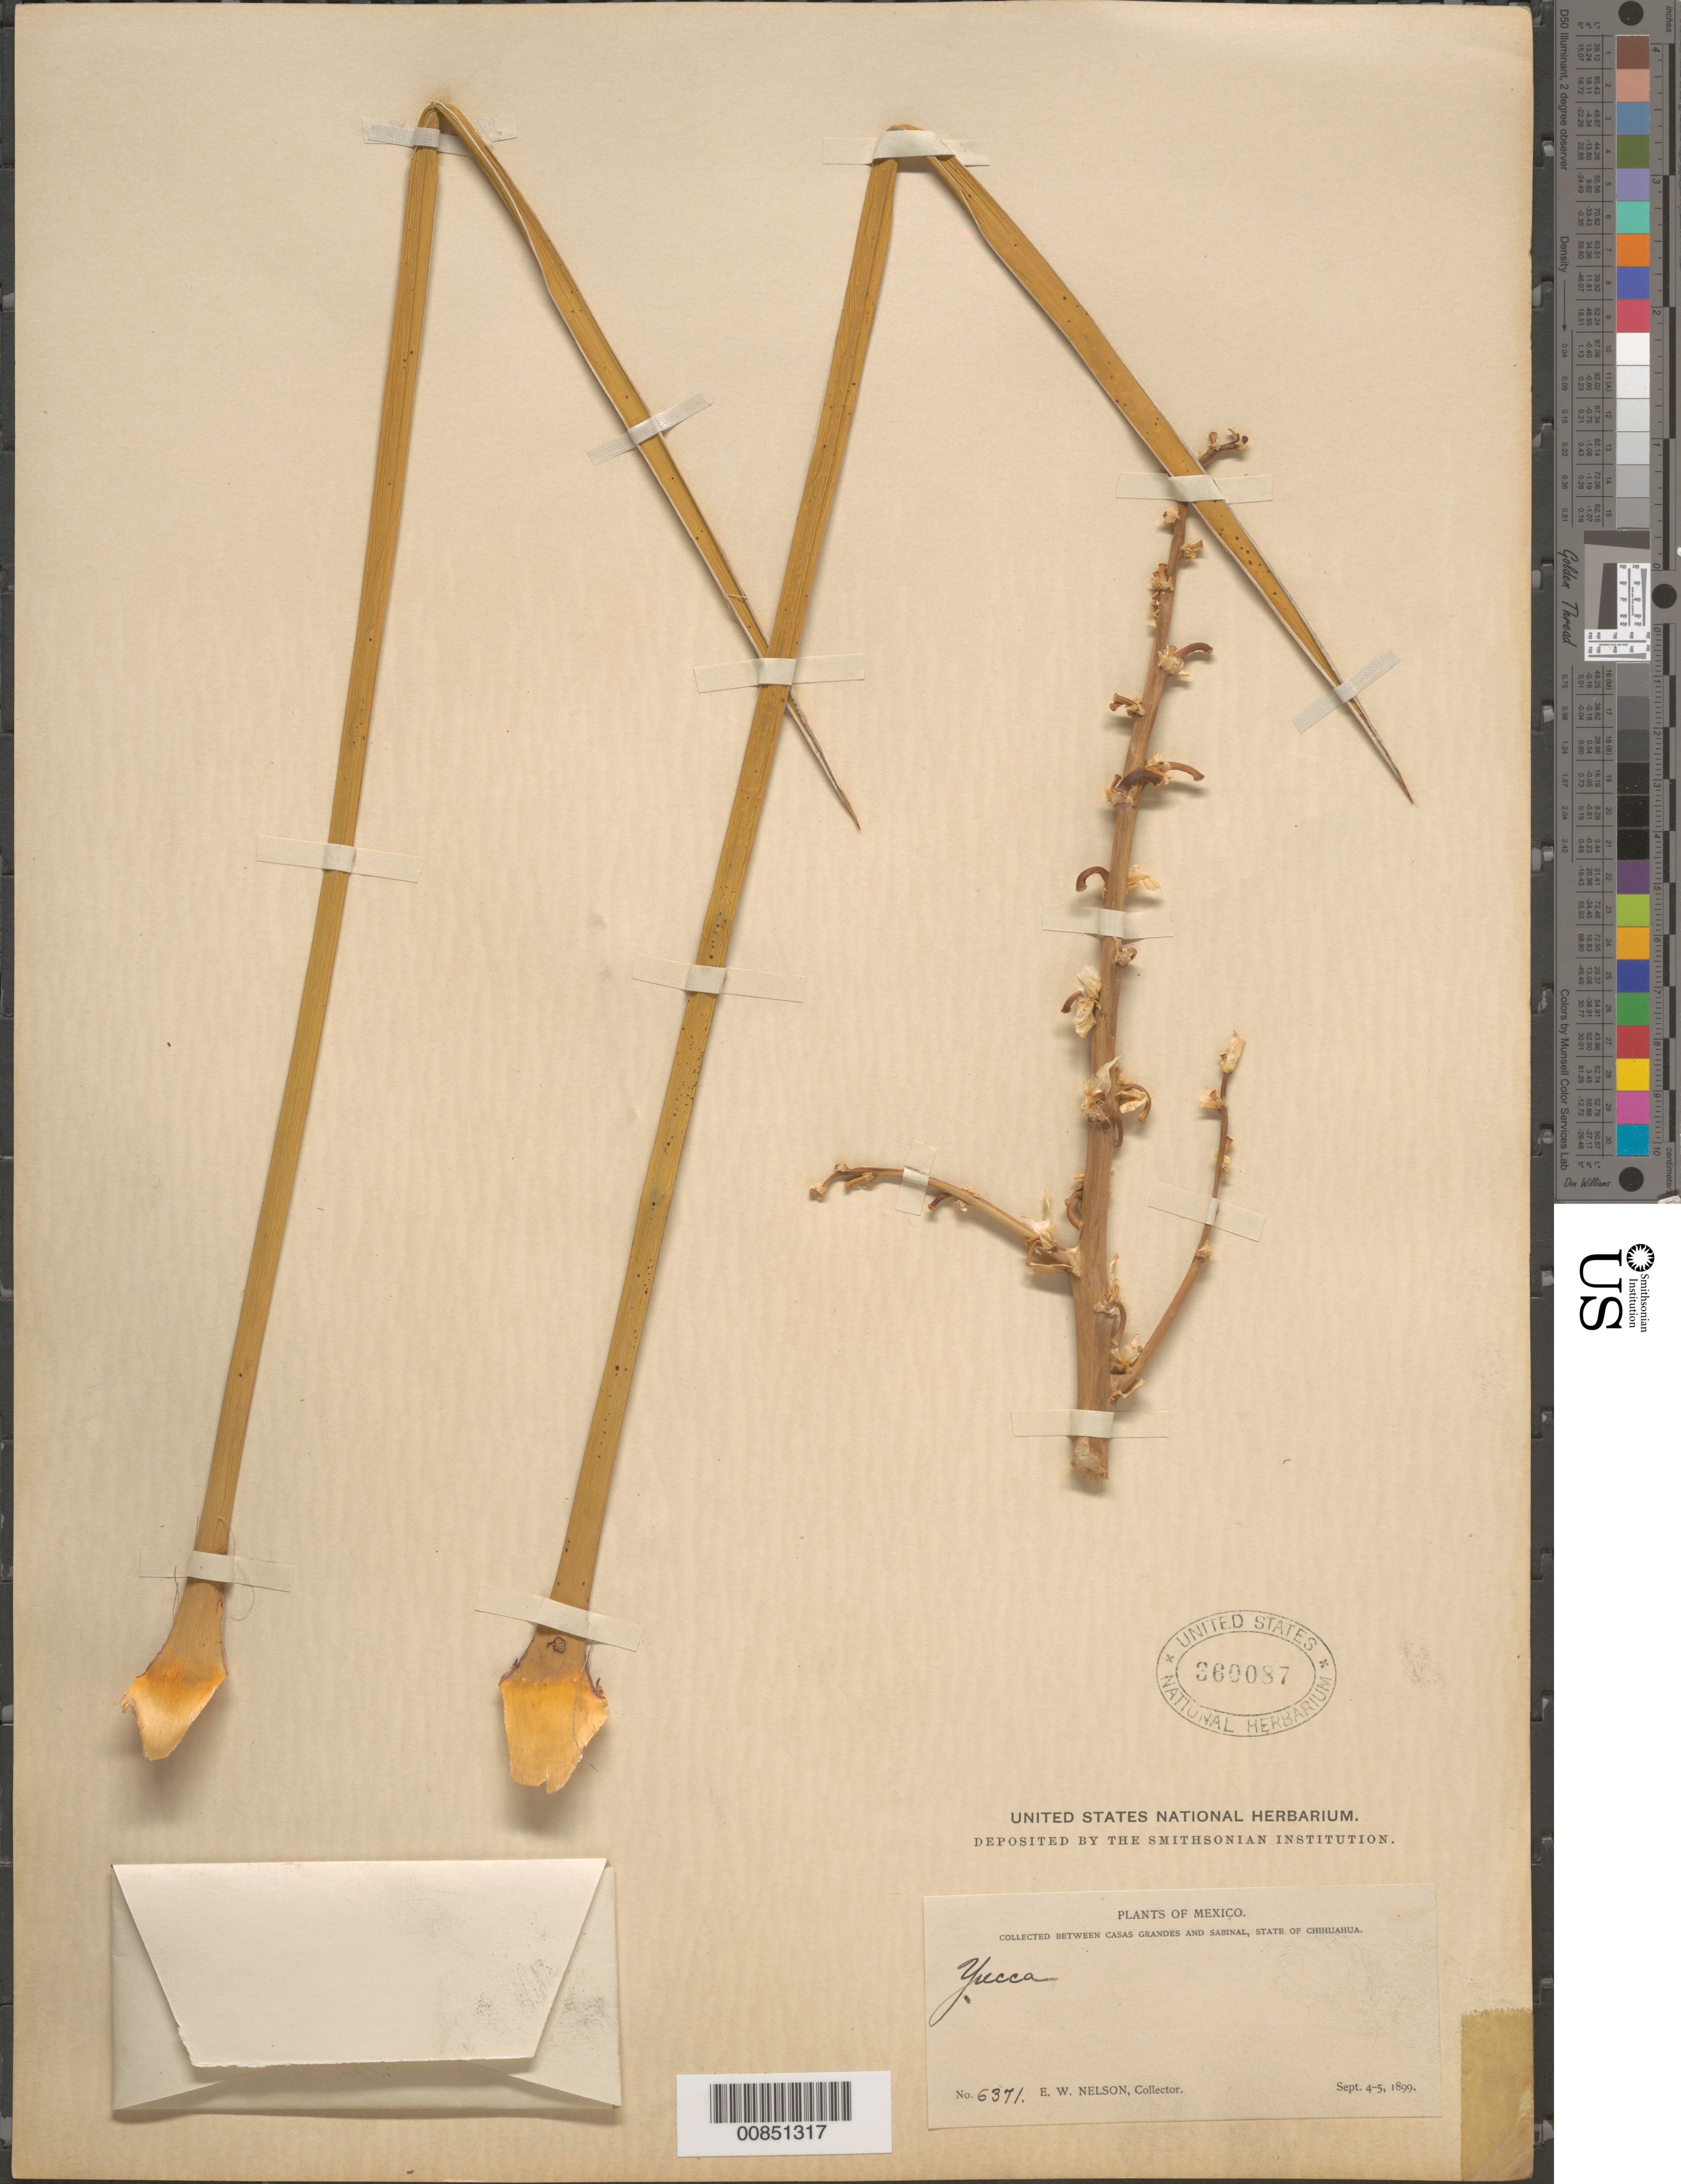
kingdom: Plantae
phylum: Tracheophyta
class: Liliopsida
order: Asparagales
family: Asparagaceae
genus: Yucca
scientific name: Yucca sp.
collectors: E. W. Nelson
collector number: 6371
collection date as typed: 04 Sep 1899 to 05 Sep 1899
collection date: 1899-09-04/1899-09-05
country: Mexico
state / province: Chihuahua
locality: Between Casas Grandes and Sabinal, Chihuahua.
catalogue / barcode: US 360087